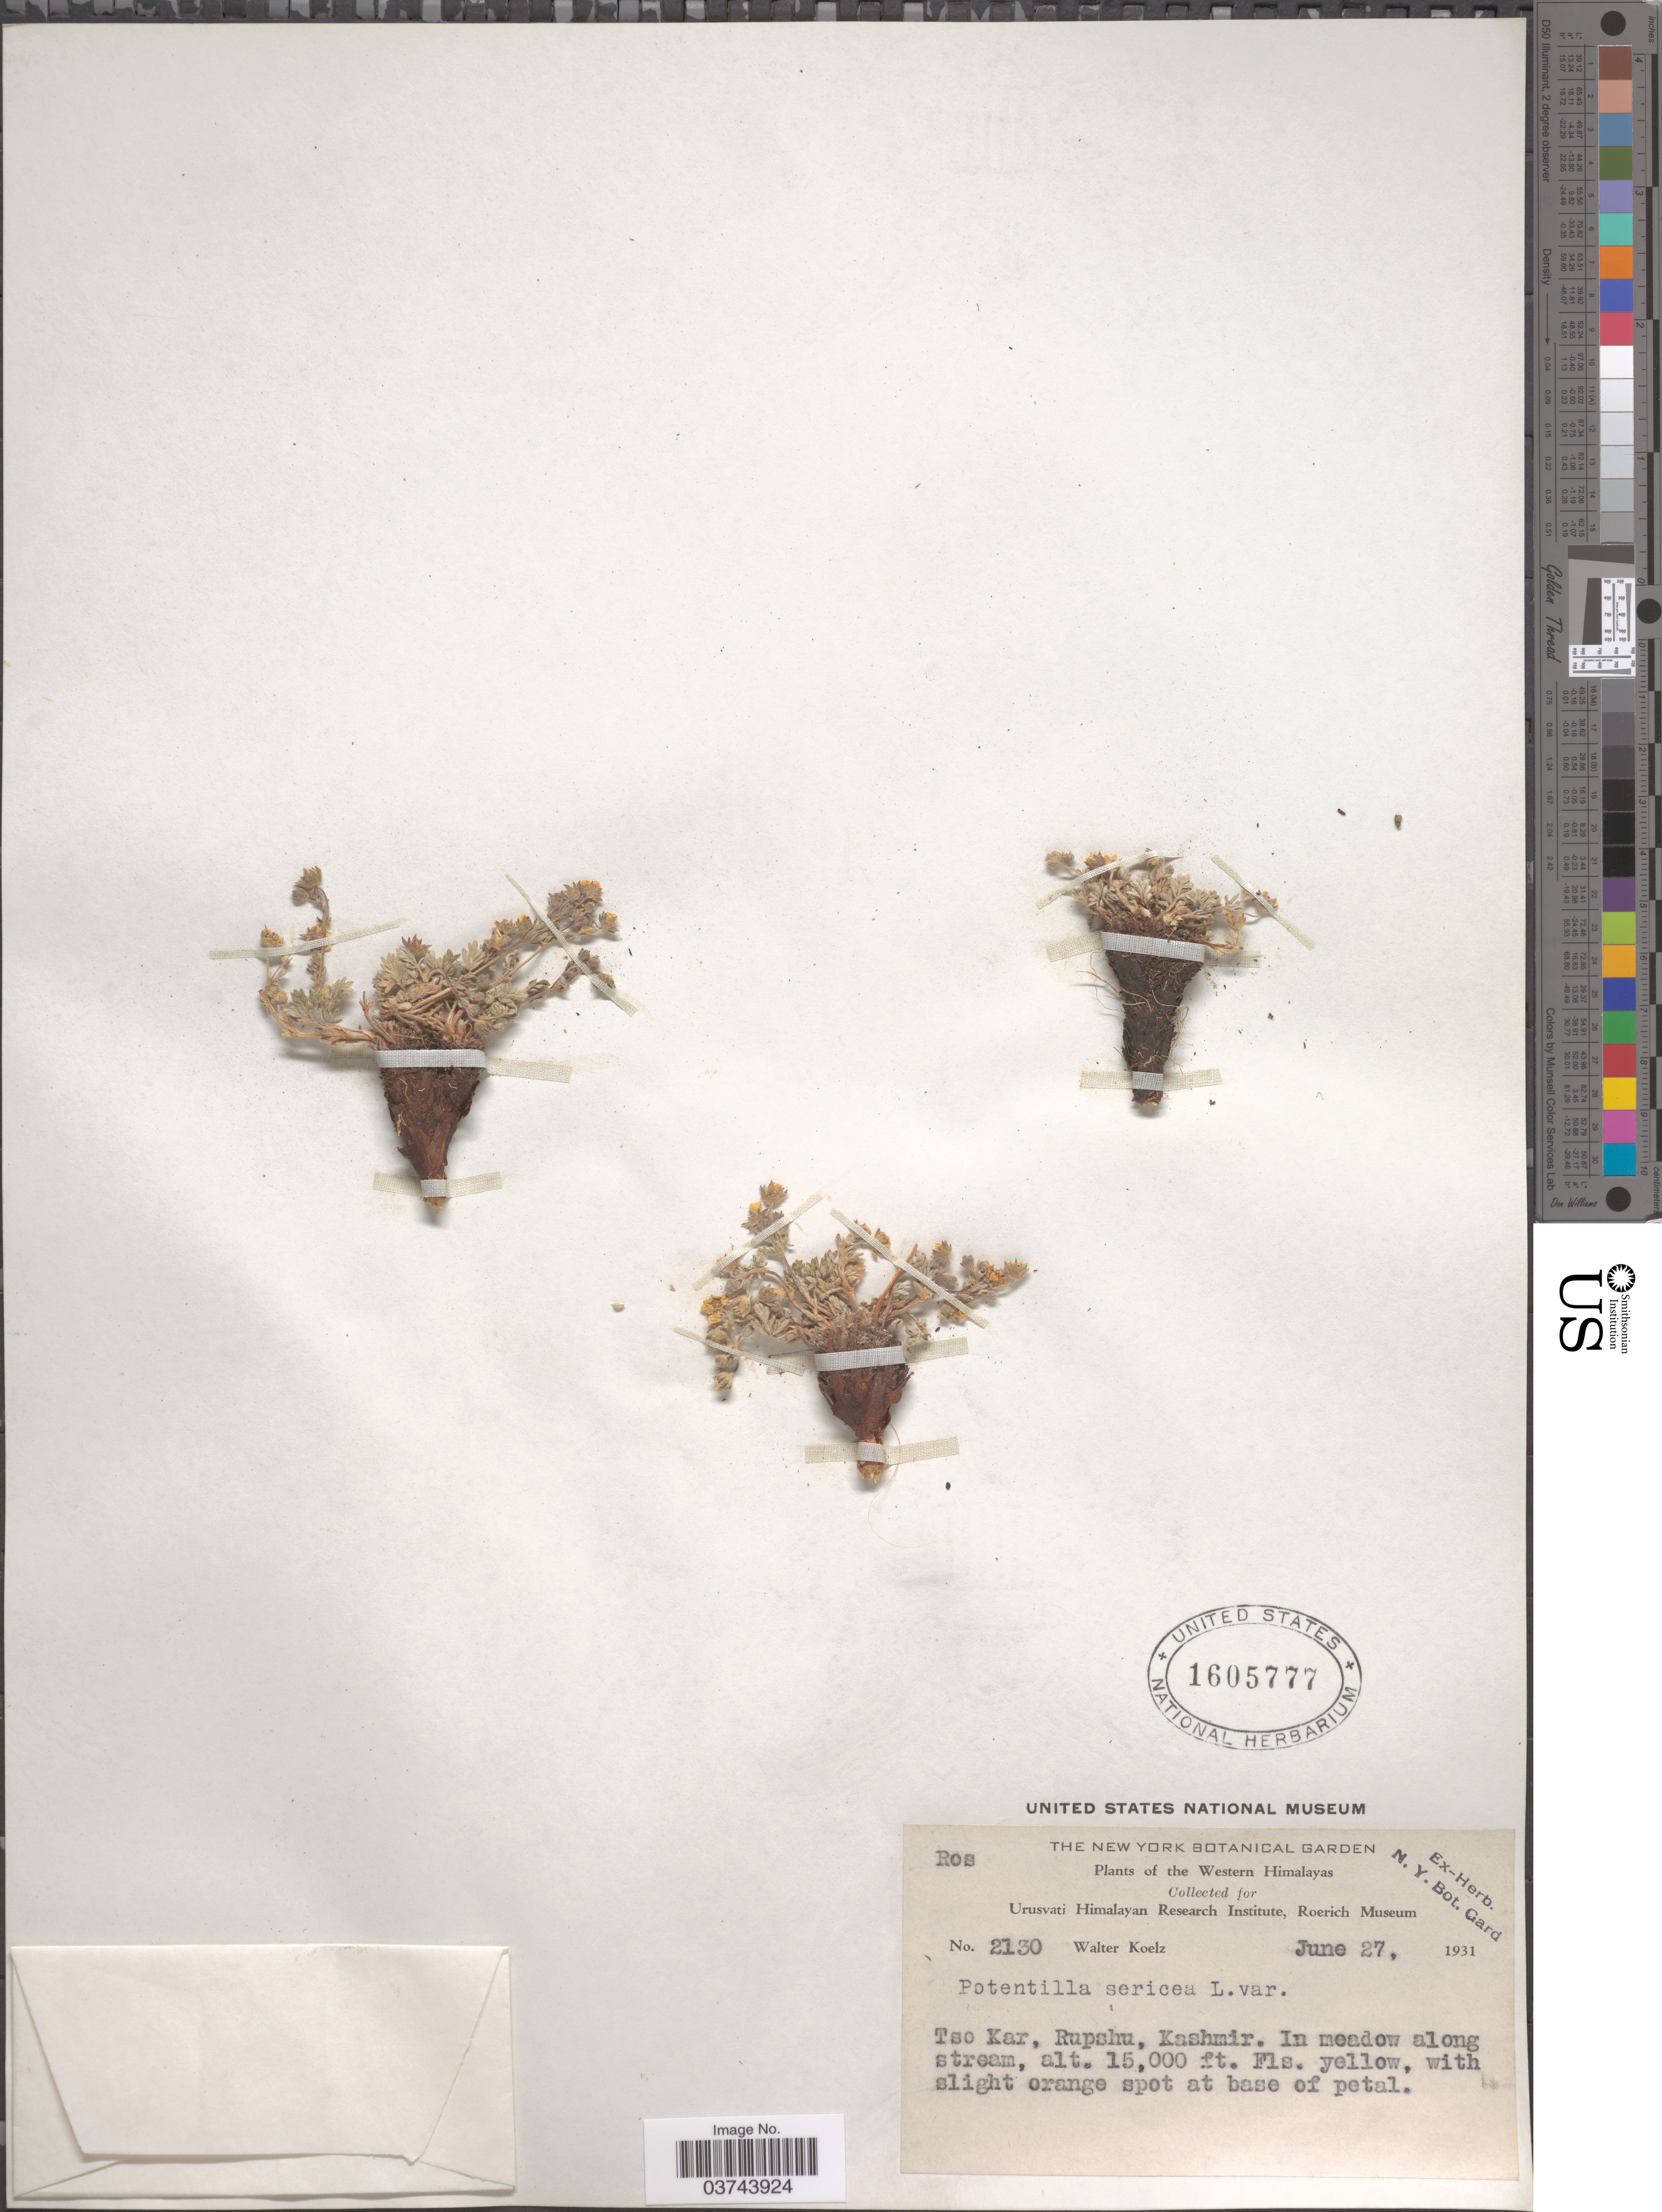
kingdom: Plantae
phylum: Tracheophyta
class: Magnoliopsida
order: Rosales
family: Rosaceae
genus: Potentilla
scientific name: Potentilla sericea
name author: L.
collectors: W. N. Koelz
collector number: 2130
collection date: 1931-06-27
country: India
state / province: Jammu and Kashmir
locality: Western Himalayas. Tso Kar, Rupshu, Kashmir.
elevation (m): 4572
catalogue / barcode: US 1605777